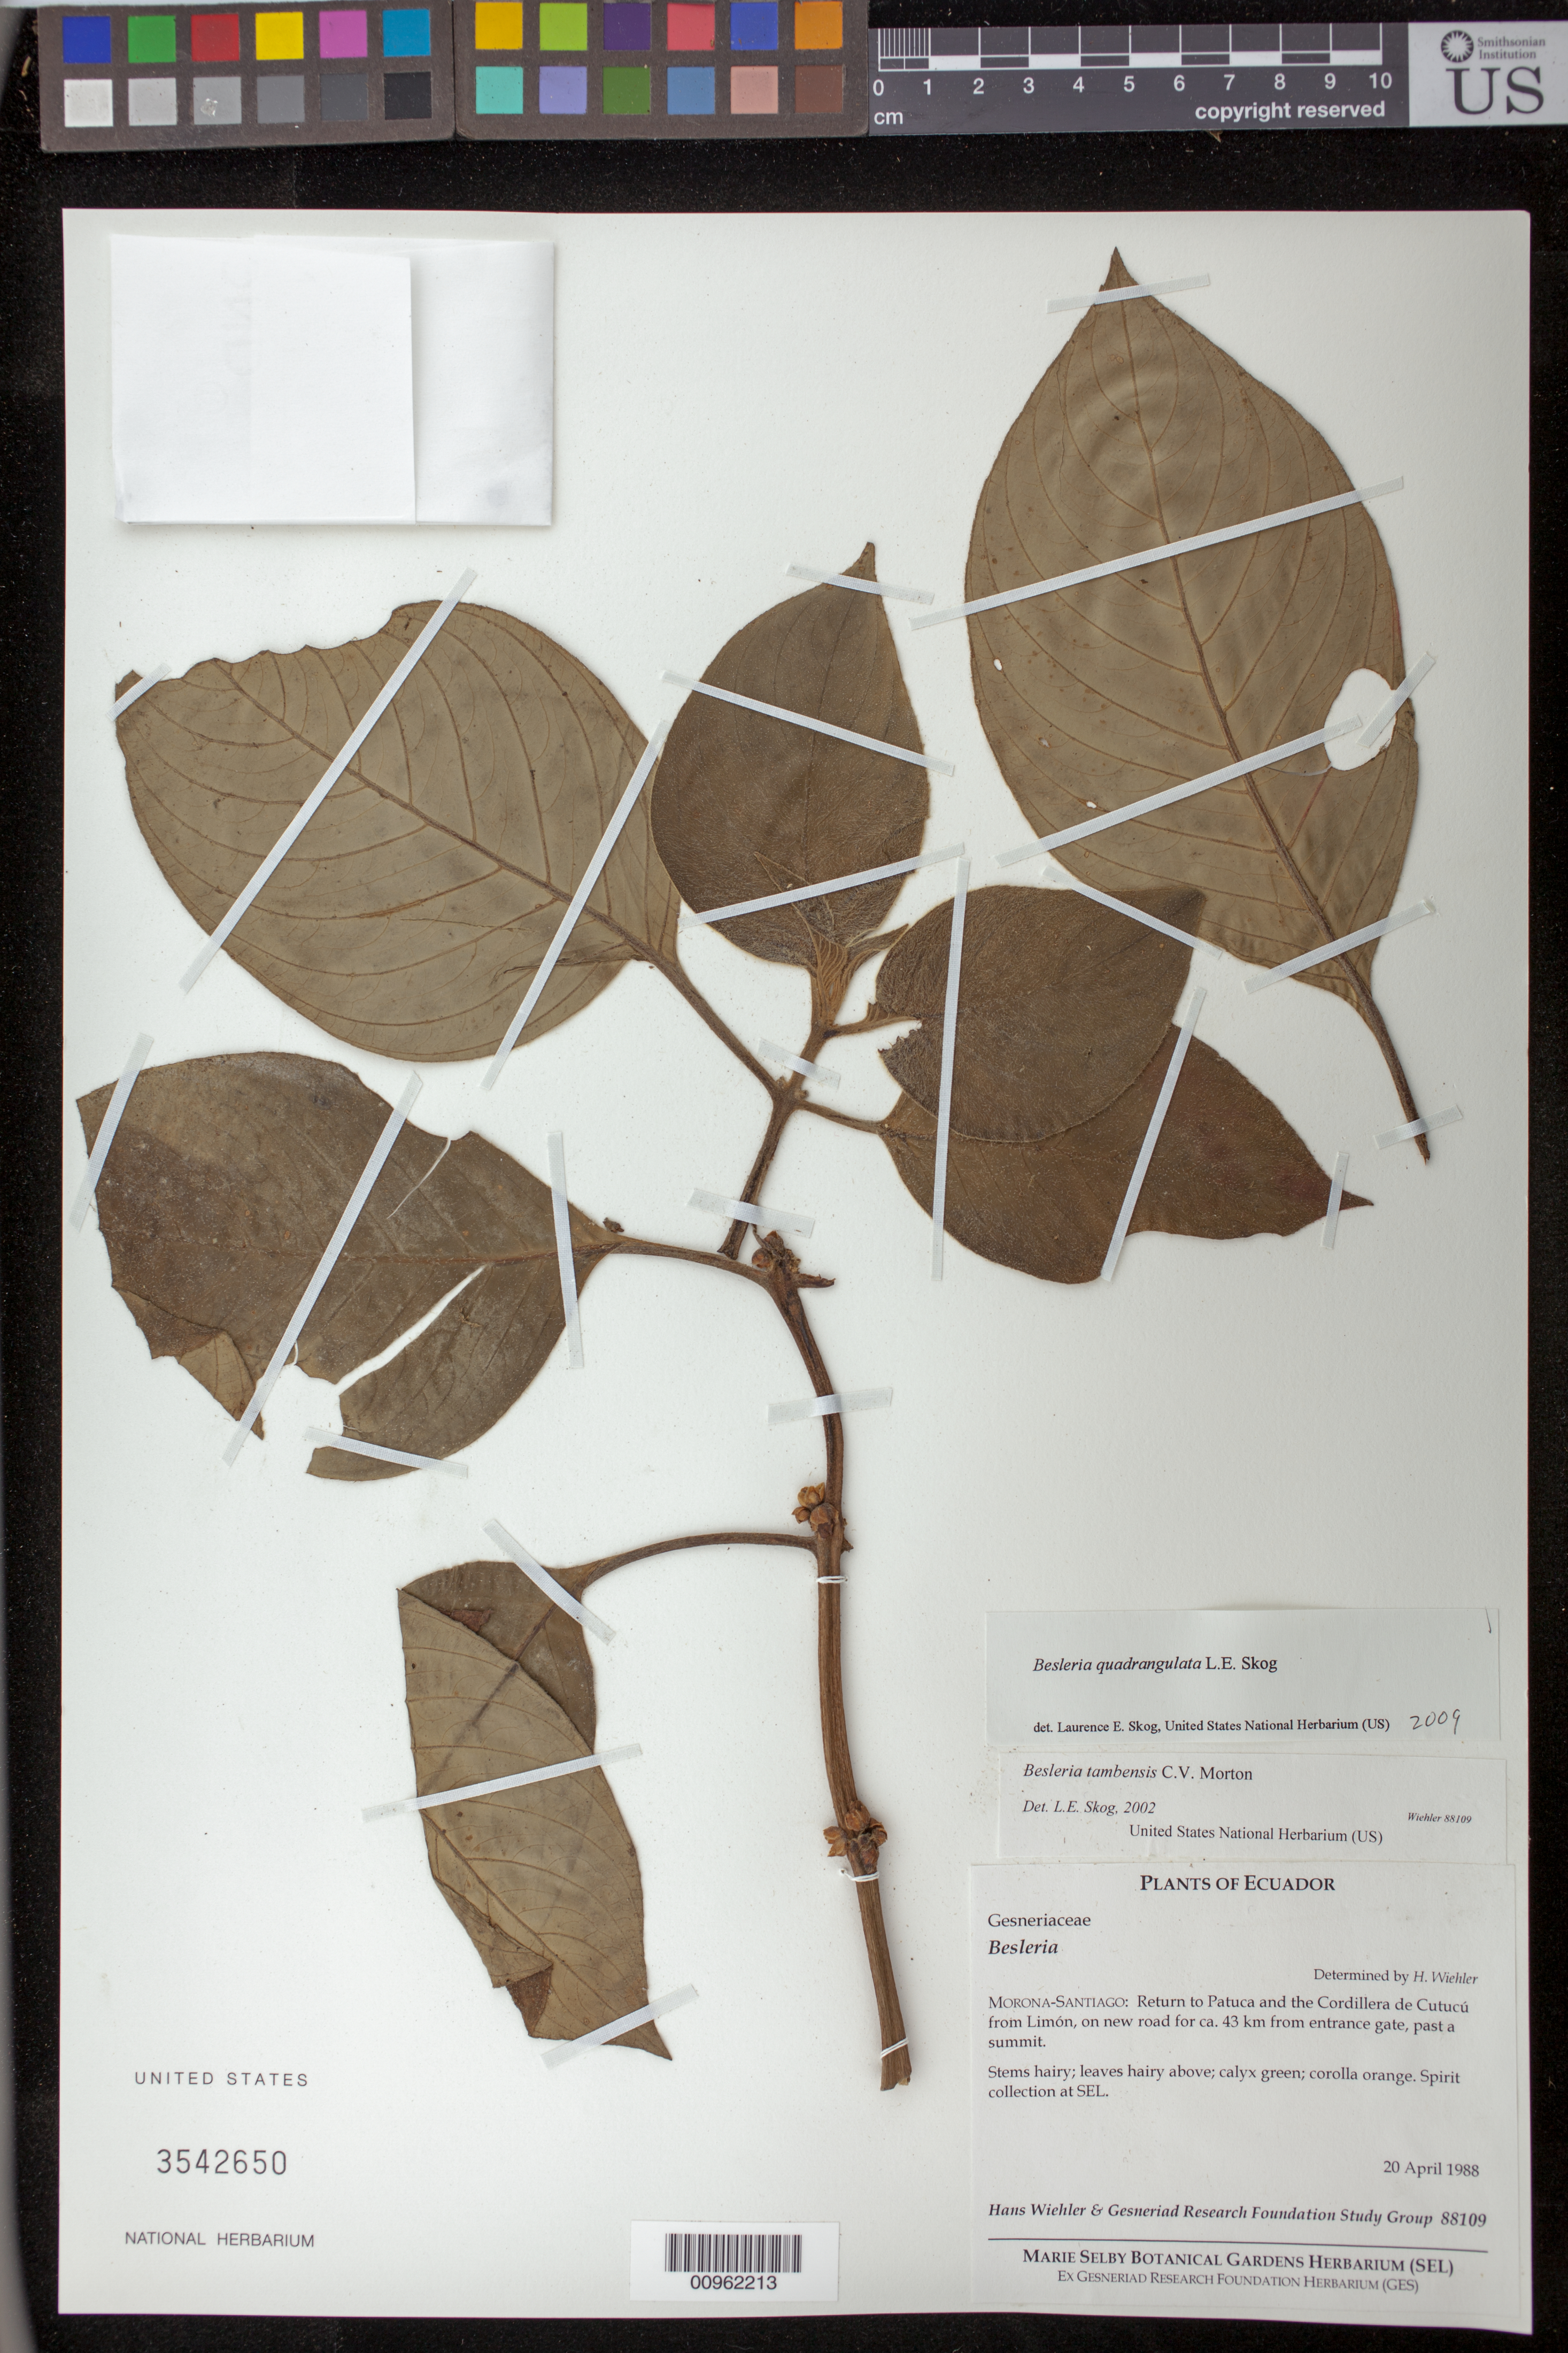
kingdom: Plantae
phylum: Tracheophyta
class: Magnoliopsida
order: Lamiales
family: Gesneriaceae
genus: Besleria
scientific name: Besleria quandrangulata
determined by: Skog, Laurence E.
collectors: H. J. Wiehler & GRF Study Group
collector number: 88109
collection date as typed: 20 Apr 1988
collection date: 1988-04-20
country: Ecuador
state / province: Morona-Santiago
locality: Morona-Santiago: return to Patuca and the Cordillera de Cutucú from Limón, on new road for ca. 43 km from entrance gate, past a summit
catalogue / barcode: US 3542650